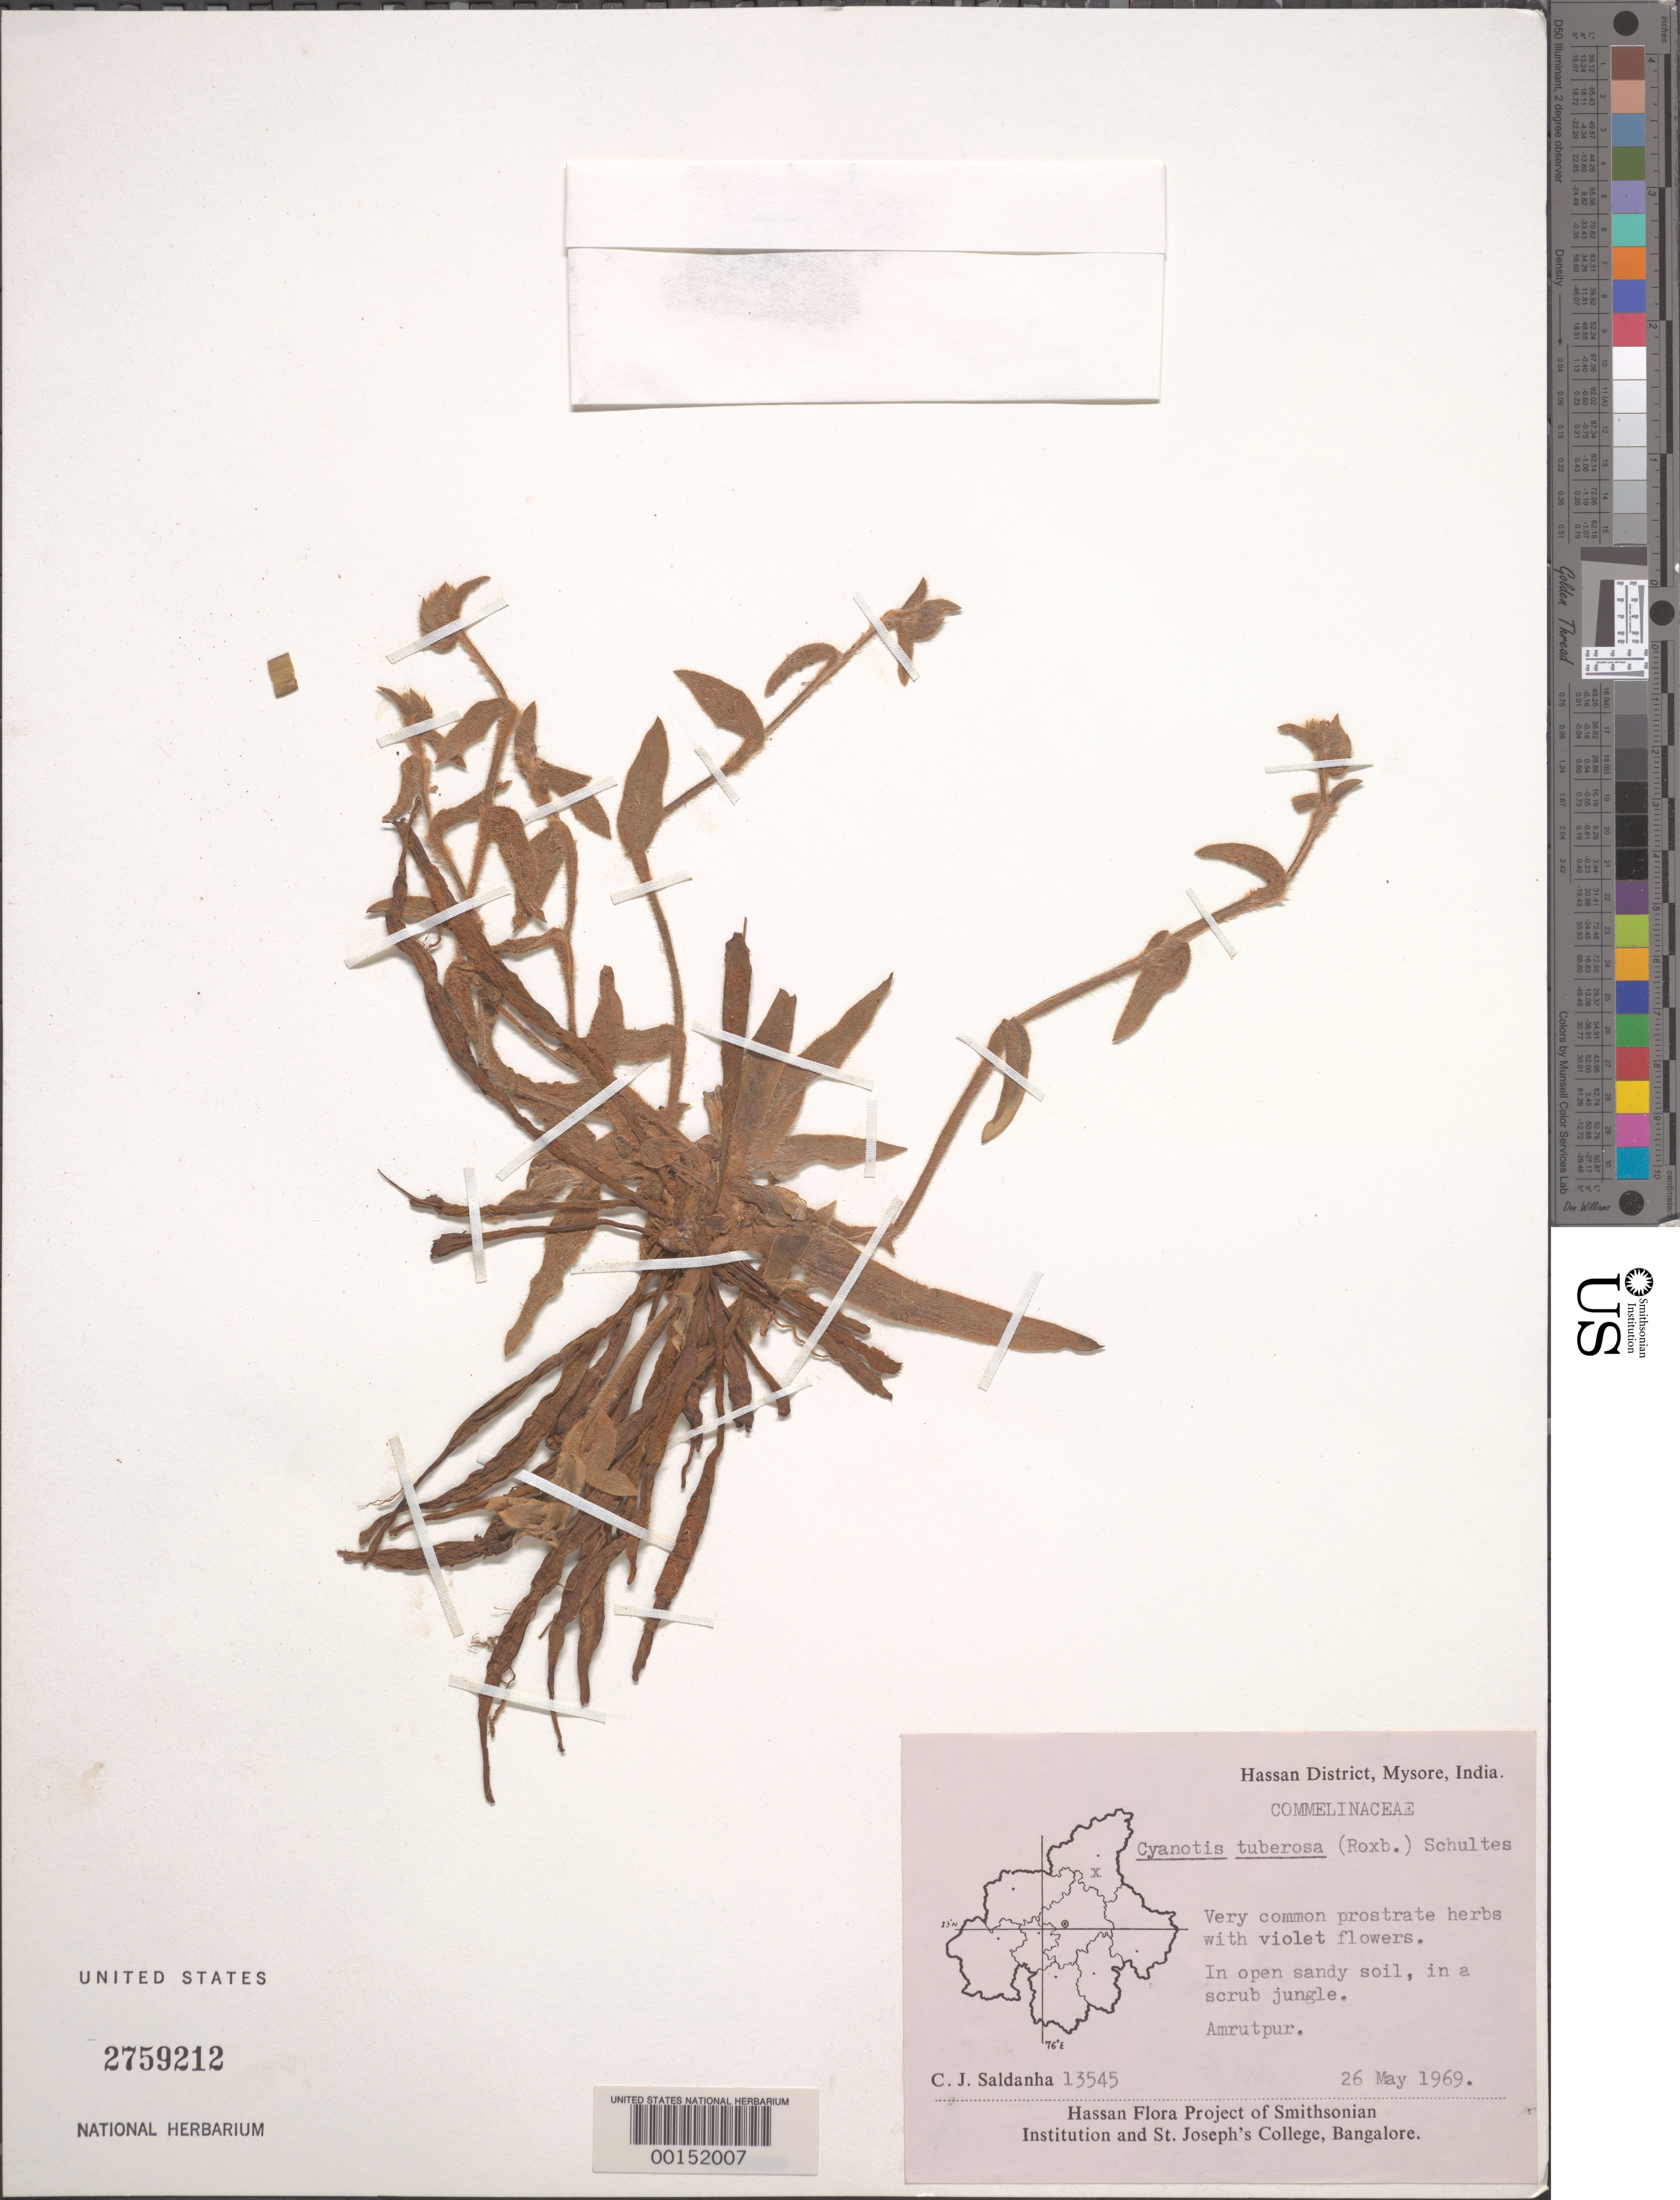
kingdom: Plantae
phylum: Tracheophyta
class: Liliopsida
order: Commelinales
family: Commelinaceae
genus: Cyanotis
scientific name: Cyanotis tuberosa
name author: (Roxb.) Schult. & Schult. f.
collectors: C. J. Saldanha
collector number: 13545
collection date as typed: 26 May 1969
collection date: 1969-05-26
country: India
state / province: Karnataka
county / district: Hassan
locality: Amrutpur, mysore state [mysore state = karnataka.]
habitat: Open, sandy soil; scrub jungle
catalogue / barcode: US 2759212